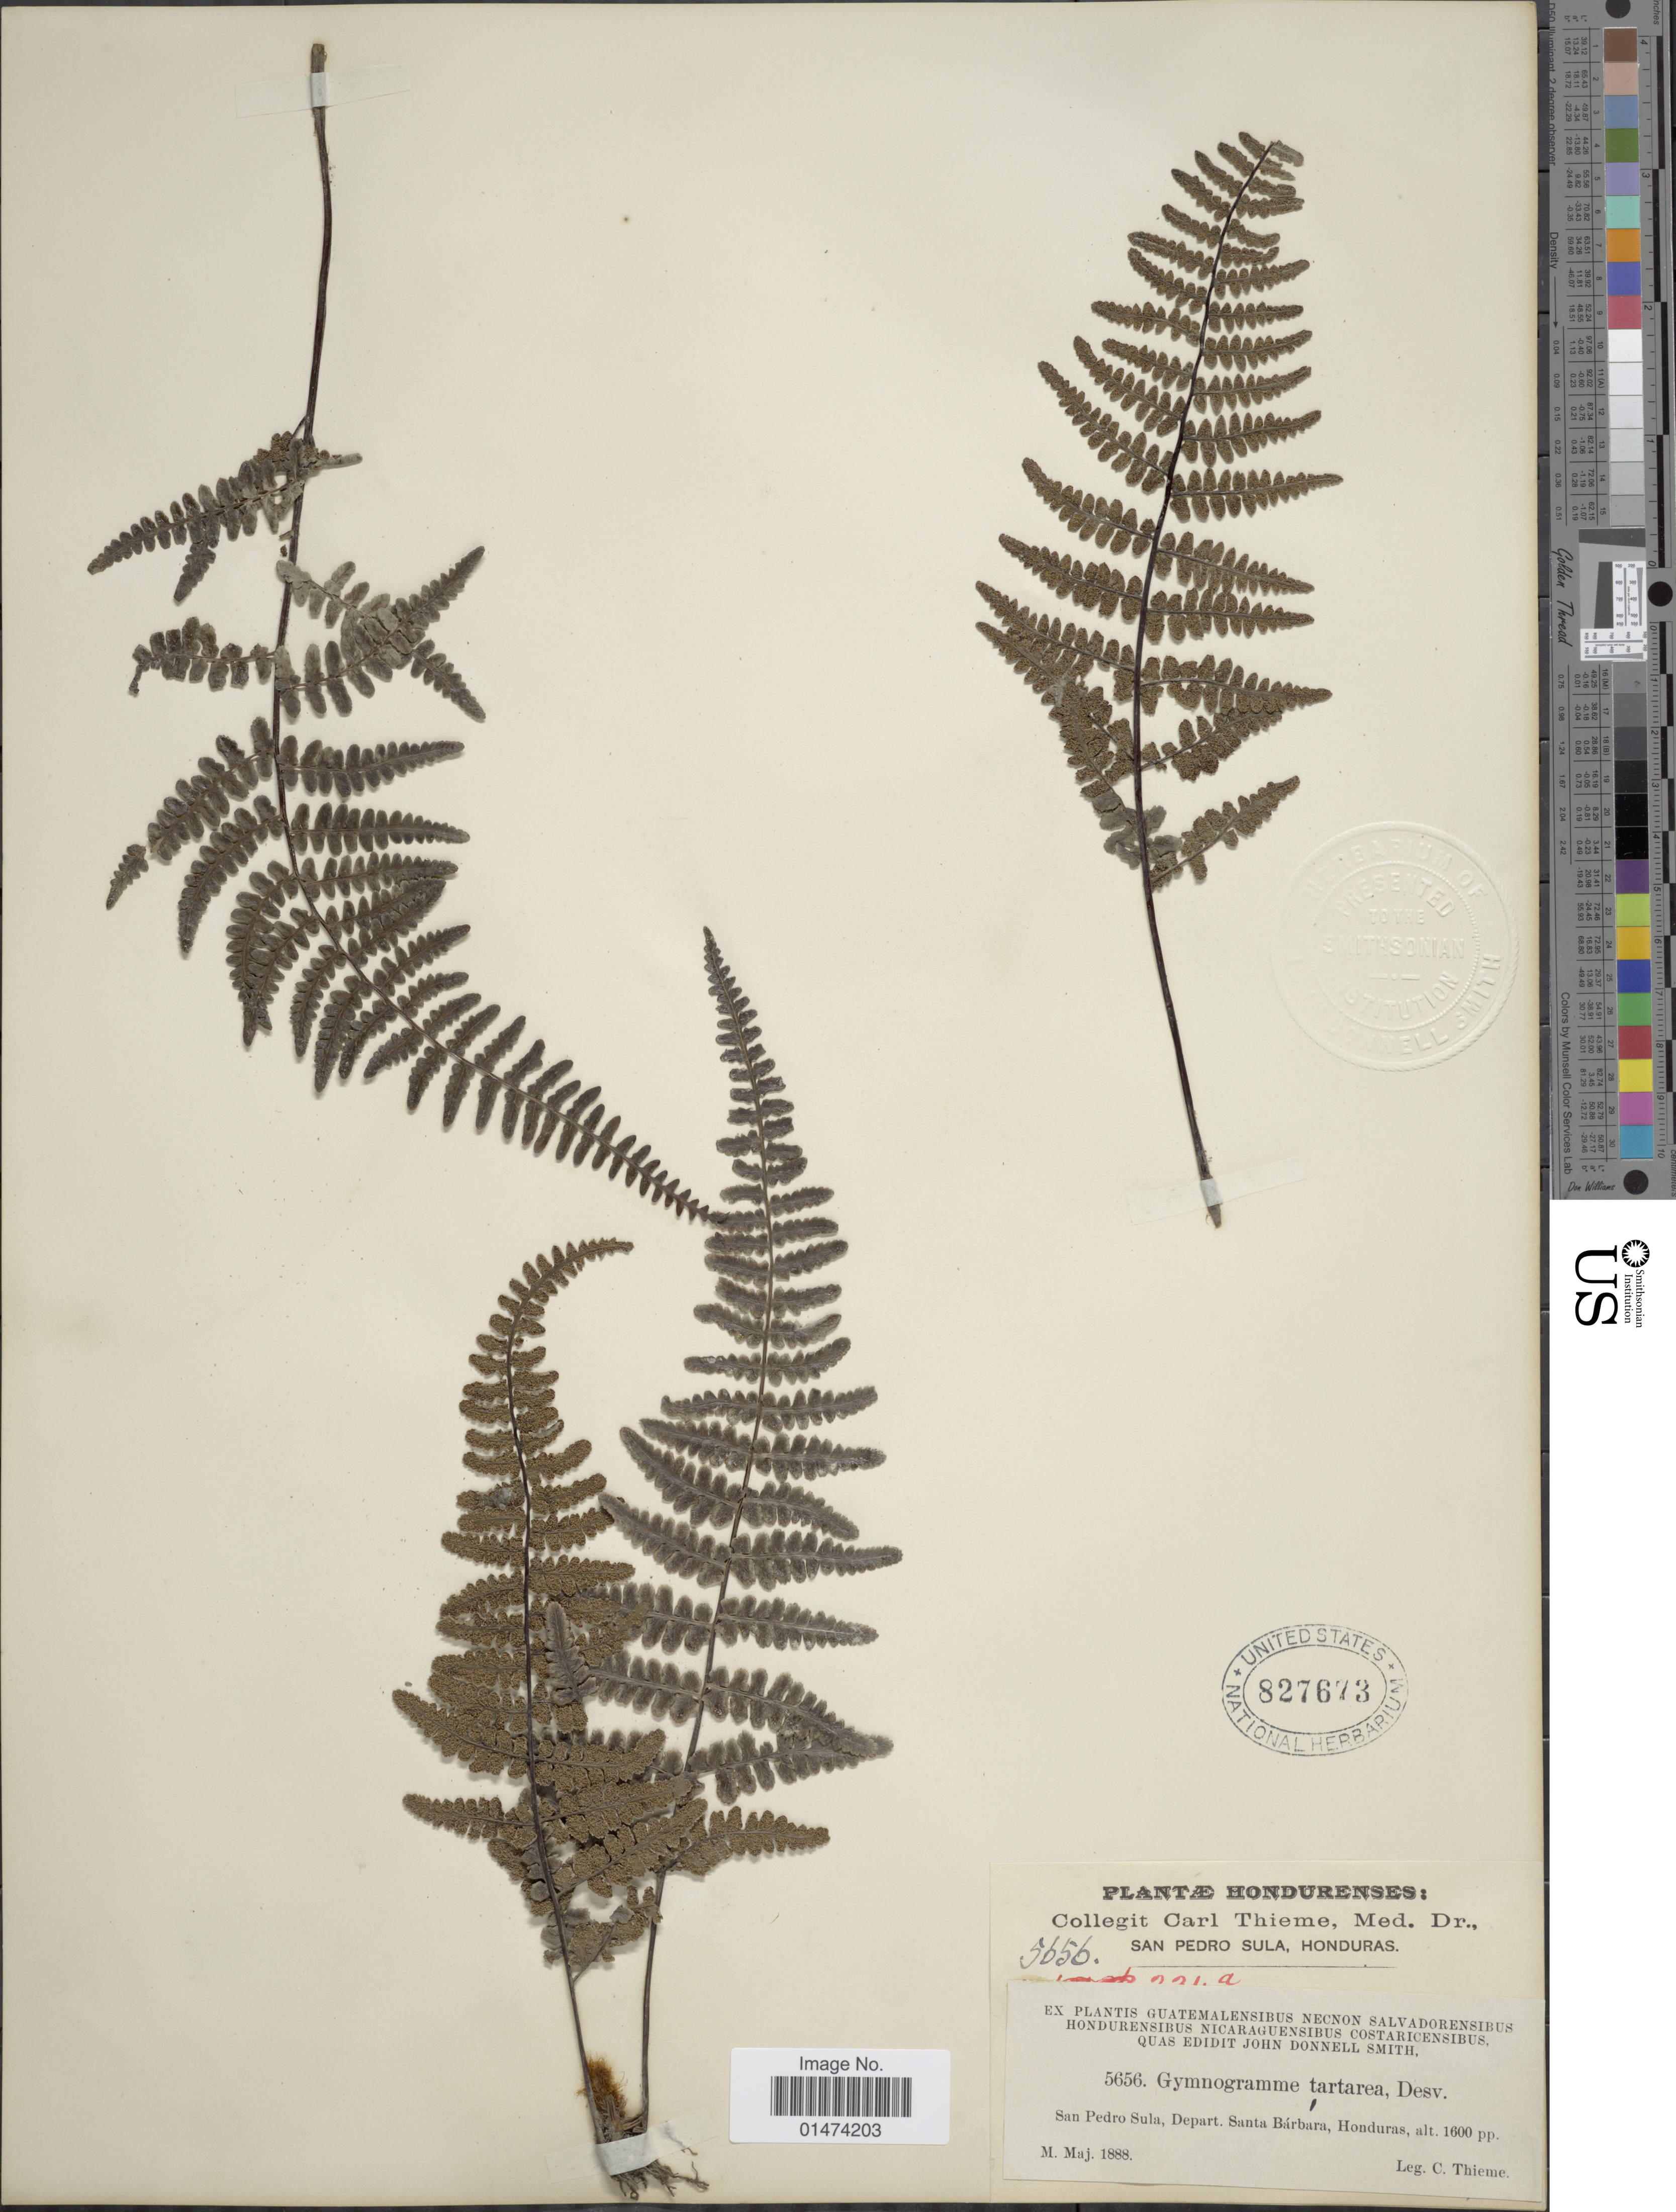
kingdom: Plantae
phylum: Tracheophyta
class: Polypodiopsida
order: Polypodiales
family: Pteridaceae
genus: Pityrogramma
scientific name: Pityrogramma tartarea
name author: (Cav.) Maxon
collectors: C. Thieme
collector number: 5656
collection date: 1888-05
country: Honduras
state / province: Santa Bárbara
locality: San pedro sula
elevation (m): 488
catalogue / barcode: US 827673